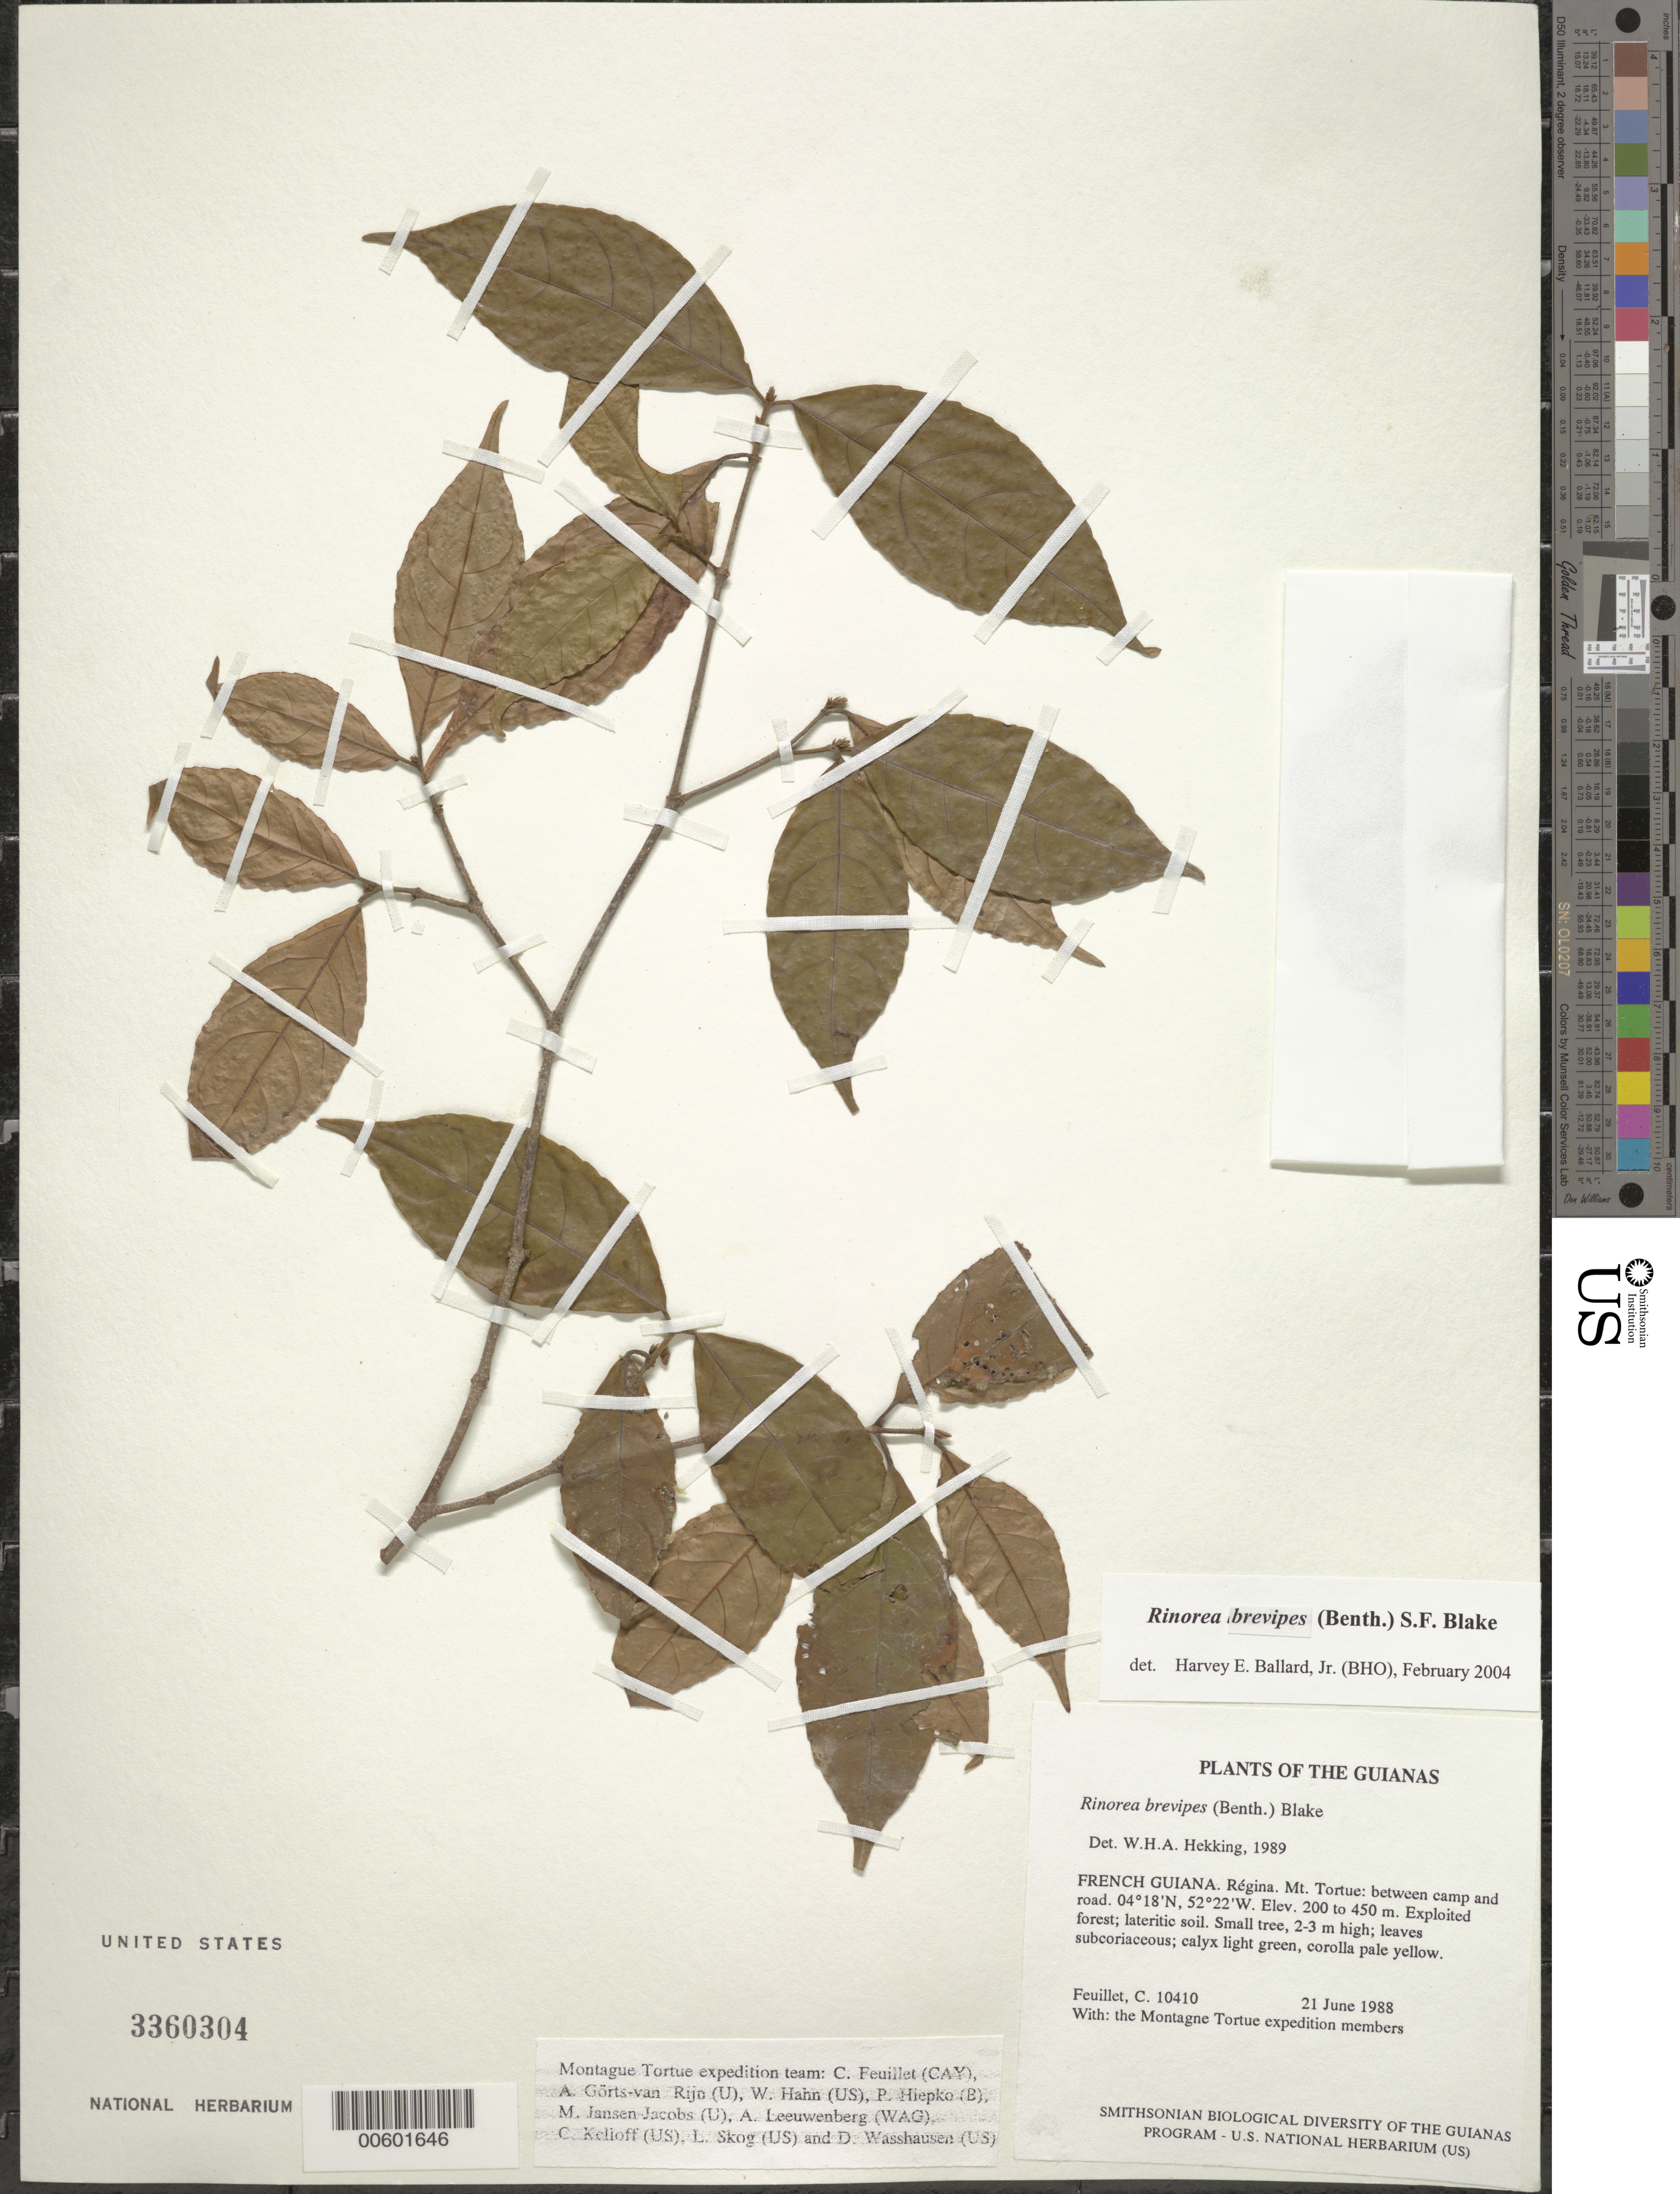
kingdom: Plantae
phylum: Tracheophyta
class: Magnoliopsida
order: Malpighiales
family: Violaceae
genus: Rinorea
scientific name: Rinorea amapensis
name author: Hekking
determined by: Hoyos-Gomez, S. E.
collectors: C. Feuillet & Montagne Torte Exped. members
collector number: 10410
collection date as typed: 21 June 1988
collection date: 1988-06-21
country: French Guiana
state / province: Cayenne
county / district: Regina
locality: Mt. Tortue: between camp and road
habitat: Exploited forest; lateritic soil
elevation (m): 200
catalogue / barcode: US 3360304